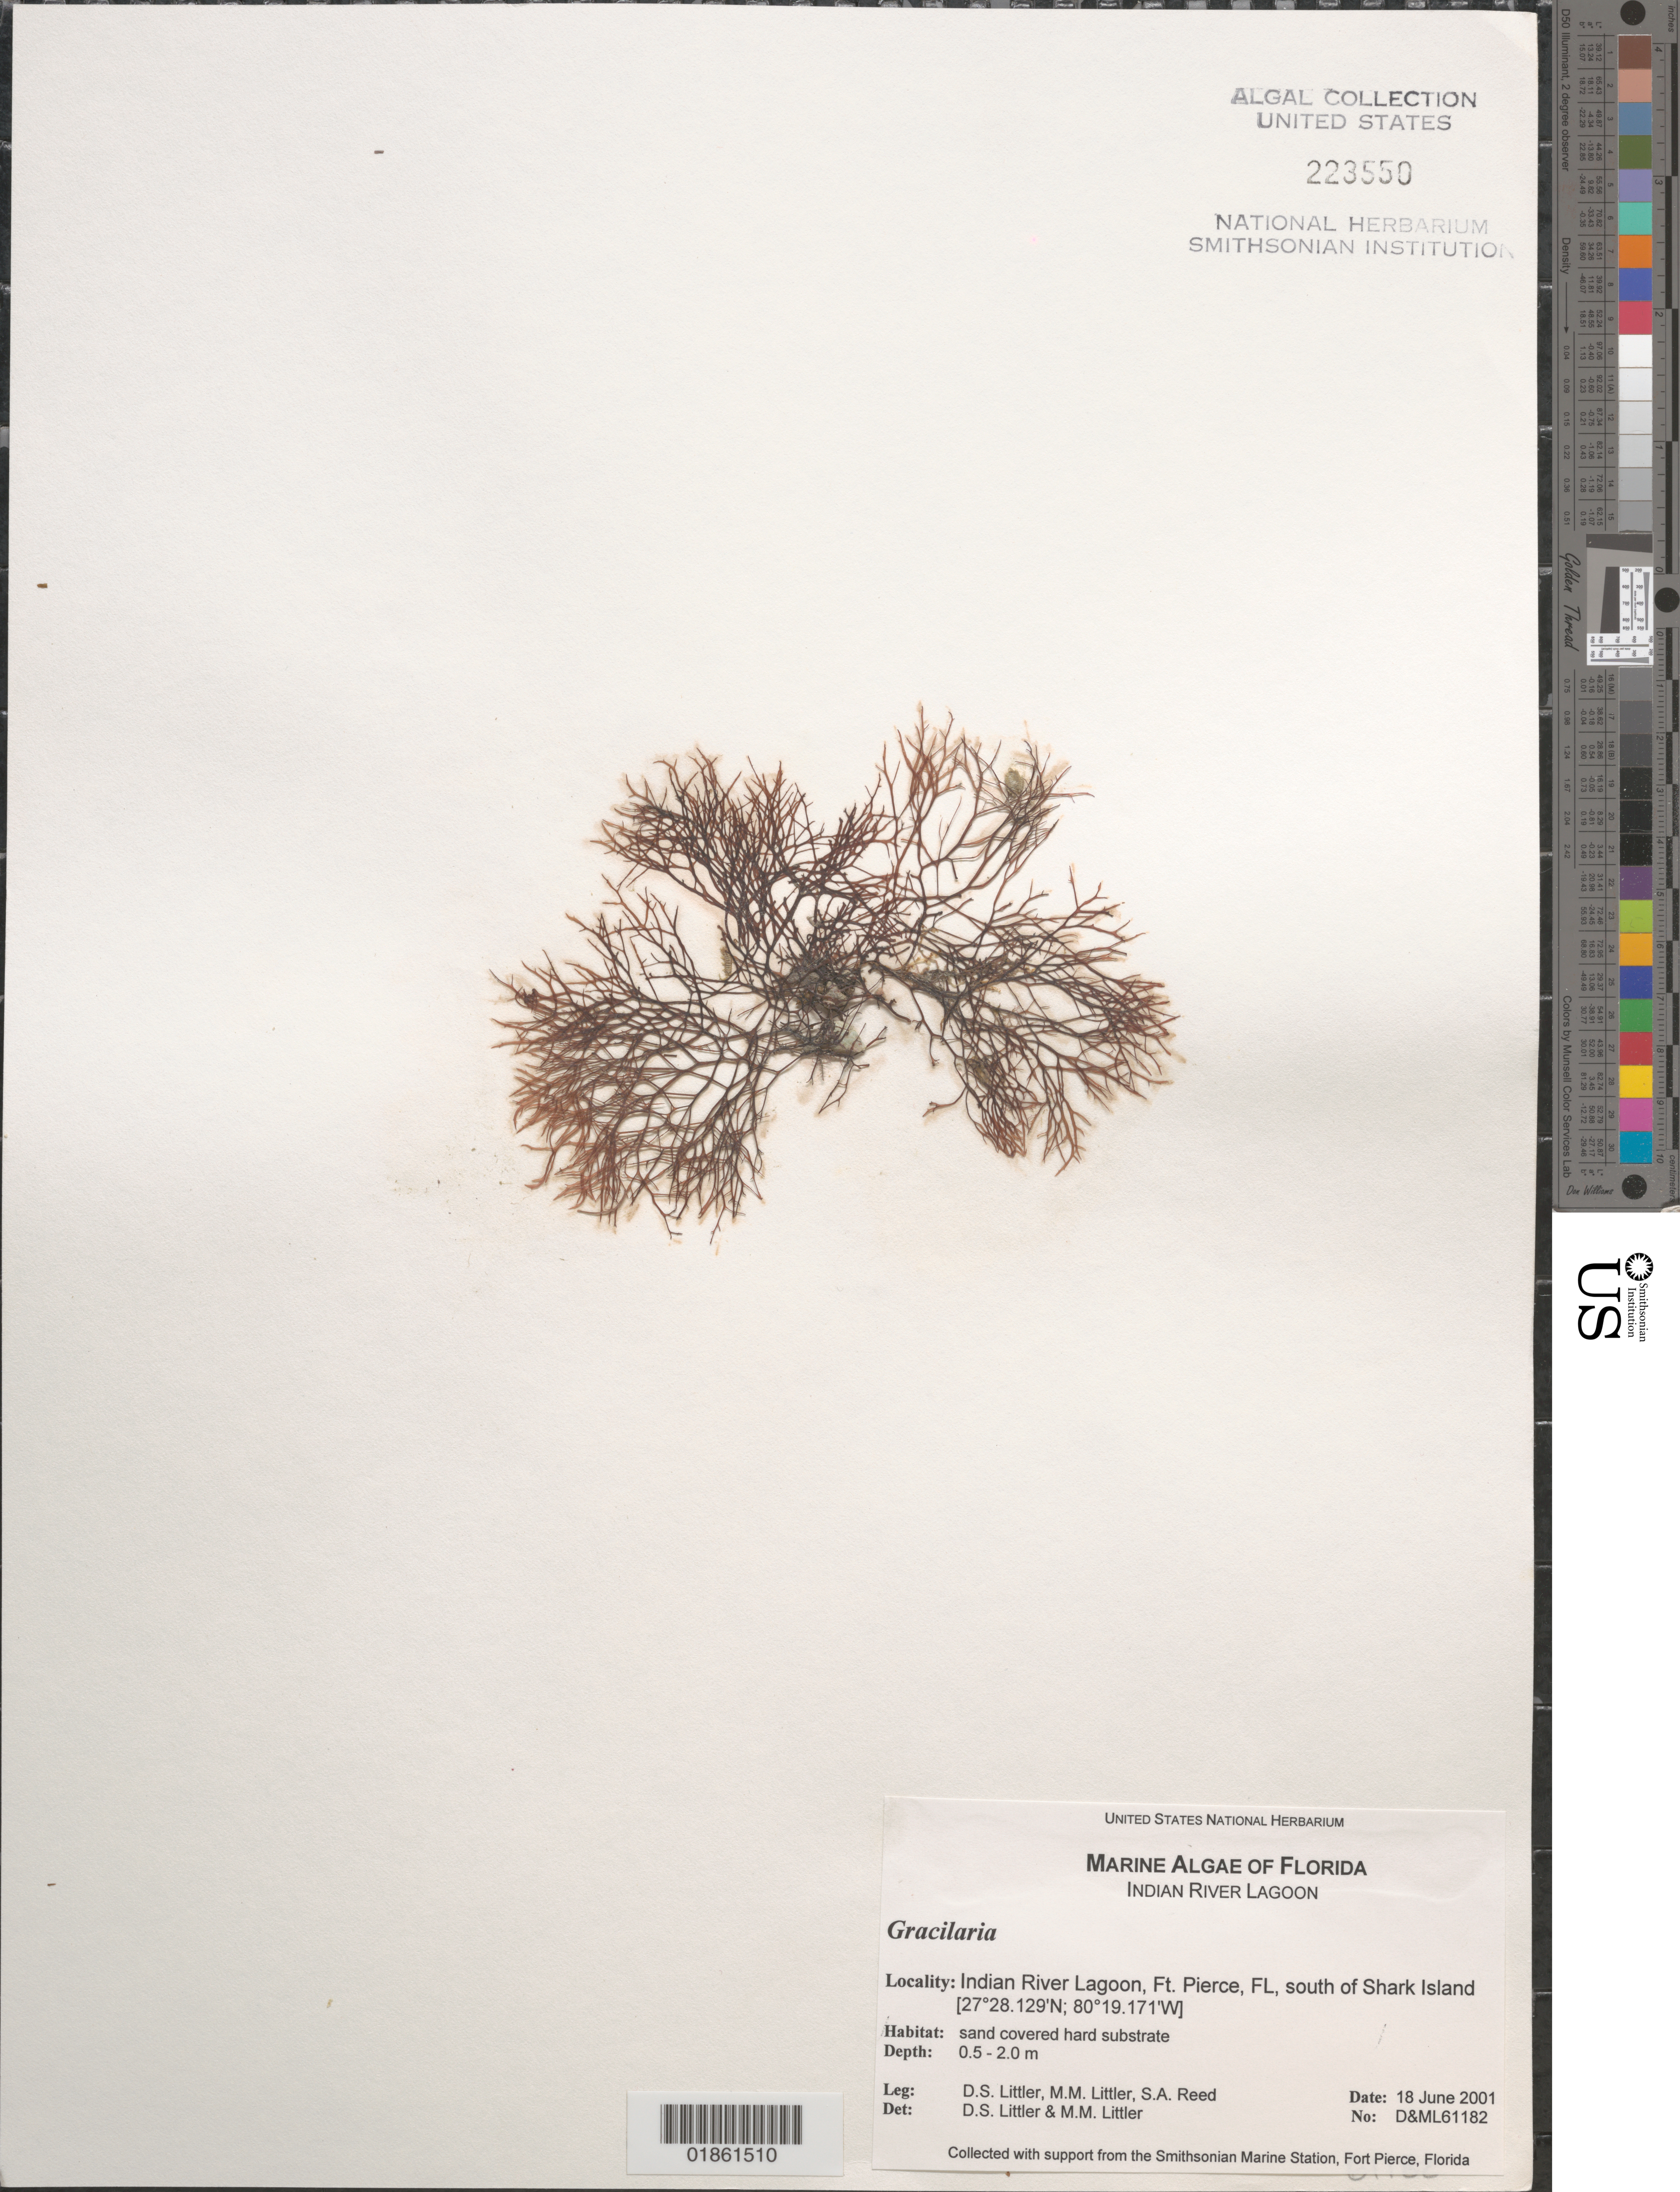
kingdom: Plantae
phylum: Rhodophyta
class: Florideophyceae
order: Gracilariales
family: Gracilariaceae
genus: Gracilaria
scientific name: Gracilaria sp.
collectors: D. S. Littler & S. Reed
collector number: D&ML61182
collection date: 2001-06-18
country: United States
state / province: Florida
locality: Indian River Lagoon, Ft. Pierce, south of Shark Island.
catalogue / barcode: US 223550